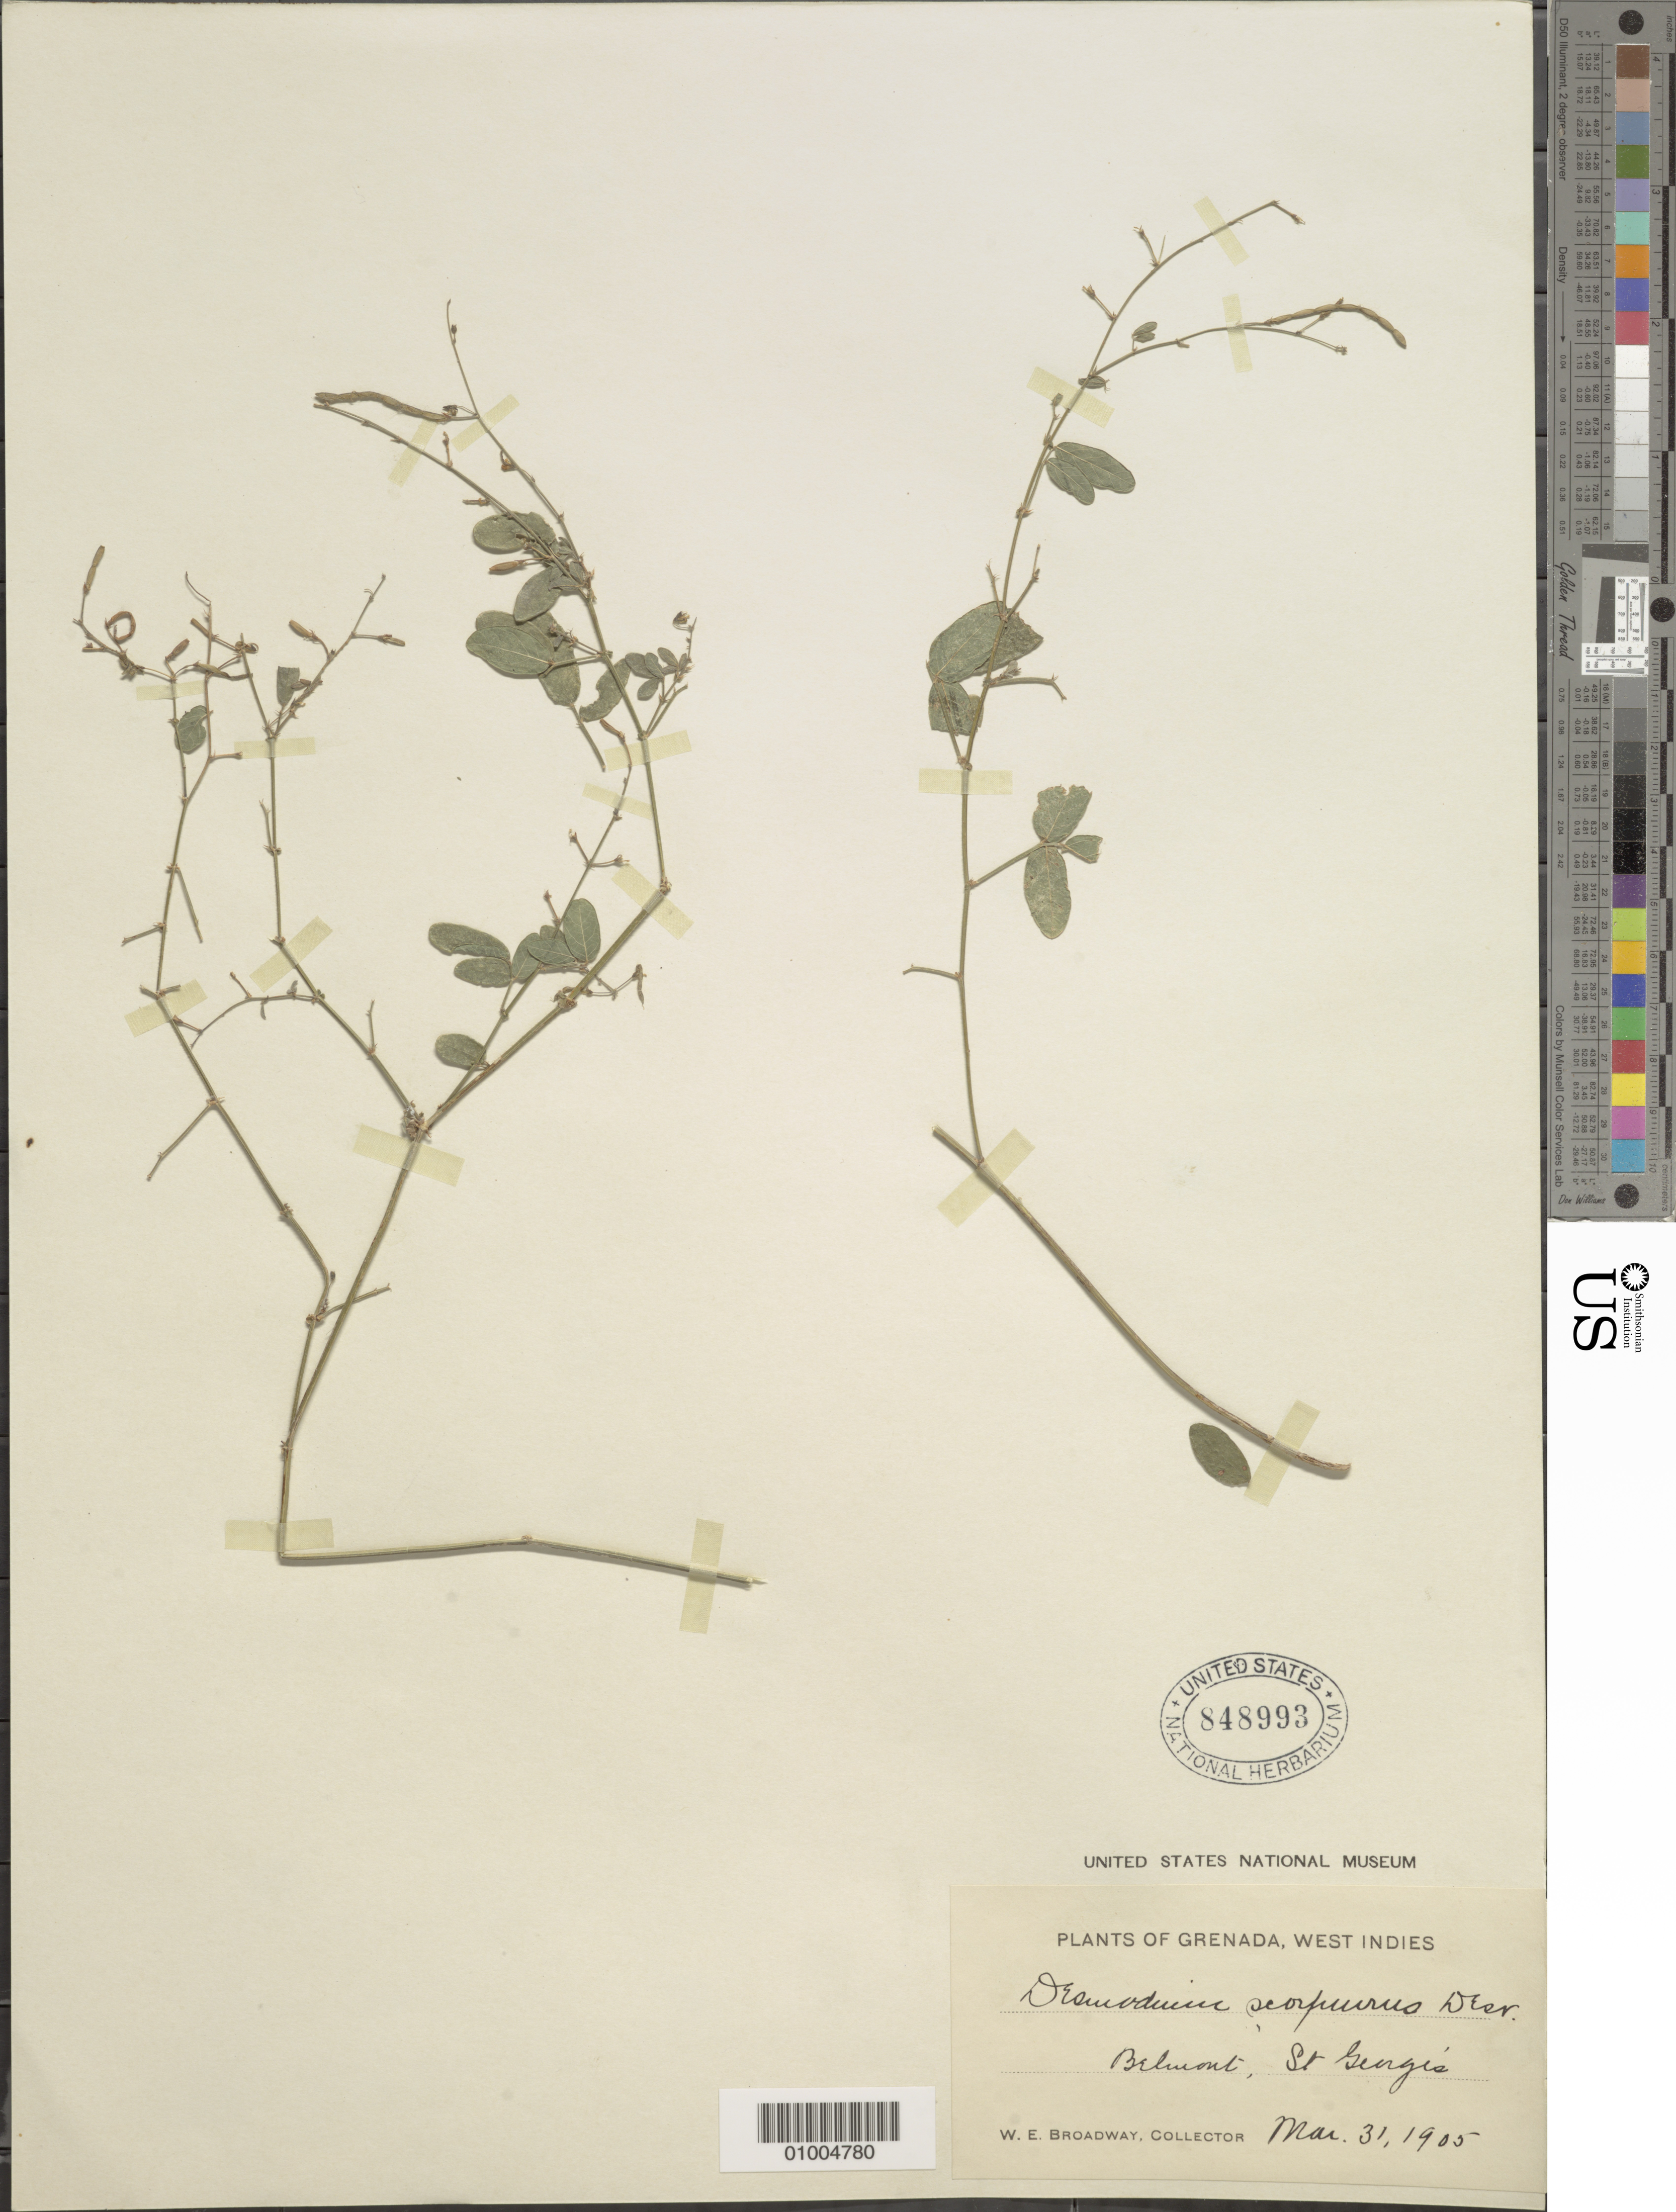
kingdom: Plantae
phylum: Tracheophyta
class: Magnoliopsida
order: Fabales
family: Fabaceae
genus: Desmodium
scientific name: Desmodium scorpiurus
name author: (Sw.) Desv. ex DC.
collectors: W. E. Broadway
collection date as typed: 31 Mar 1905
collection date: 1905-03-31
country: Grenada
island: Grenada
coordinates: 0 N, 0 E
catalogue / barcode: US 848993